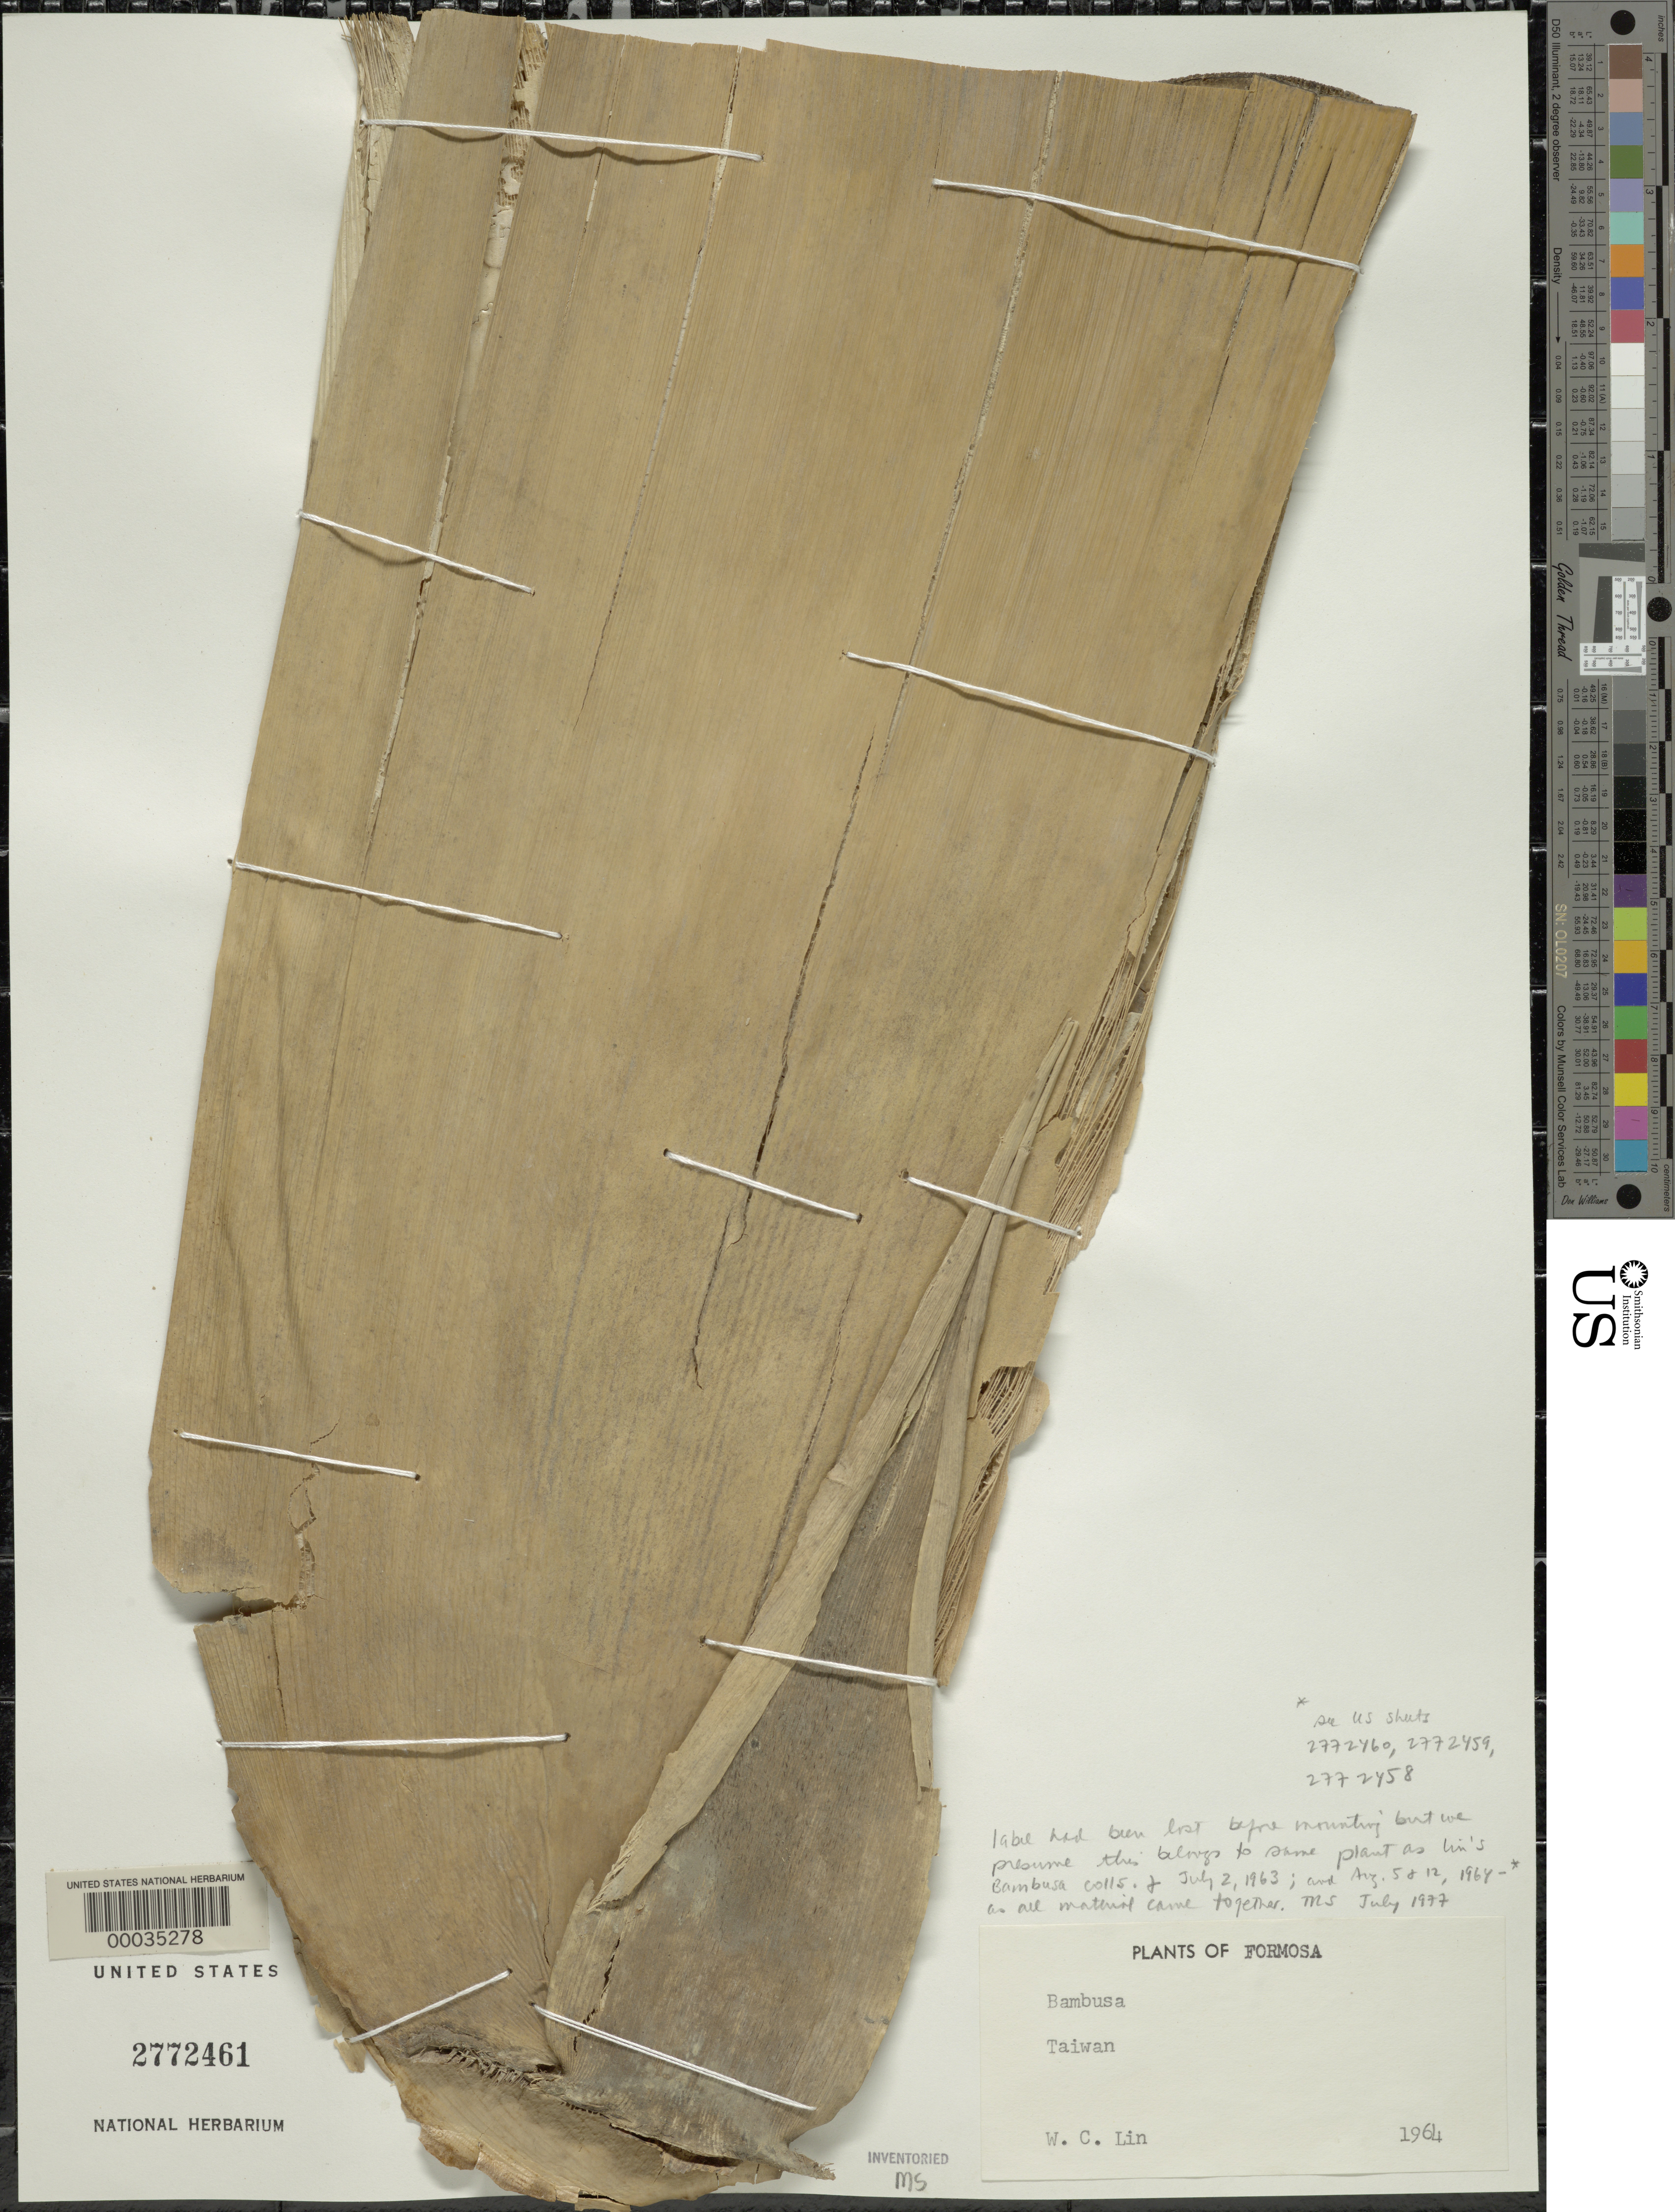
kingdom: Plantae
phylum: Tracheophyta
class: Liliopsida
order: Poales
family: Poaceae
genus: Bambusa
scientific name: Bambusa sp.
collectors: W. Lin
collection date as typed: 1964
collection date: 1964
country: Taiwan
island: Taiwan [Formosa]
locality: Lu-kuei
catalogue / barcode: US 2772461